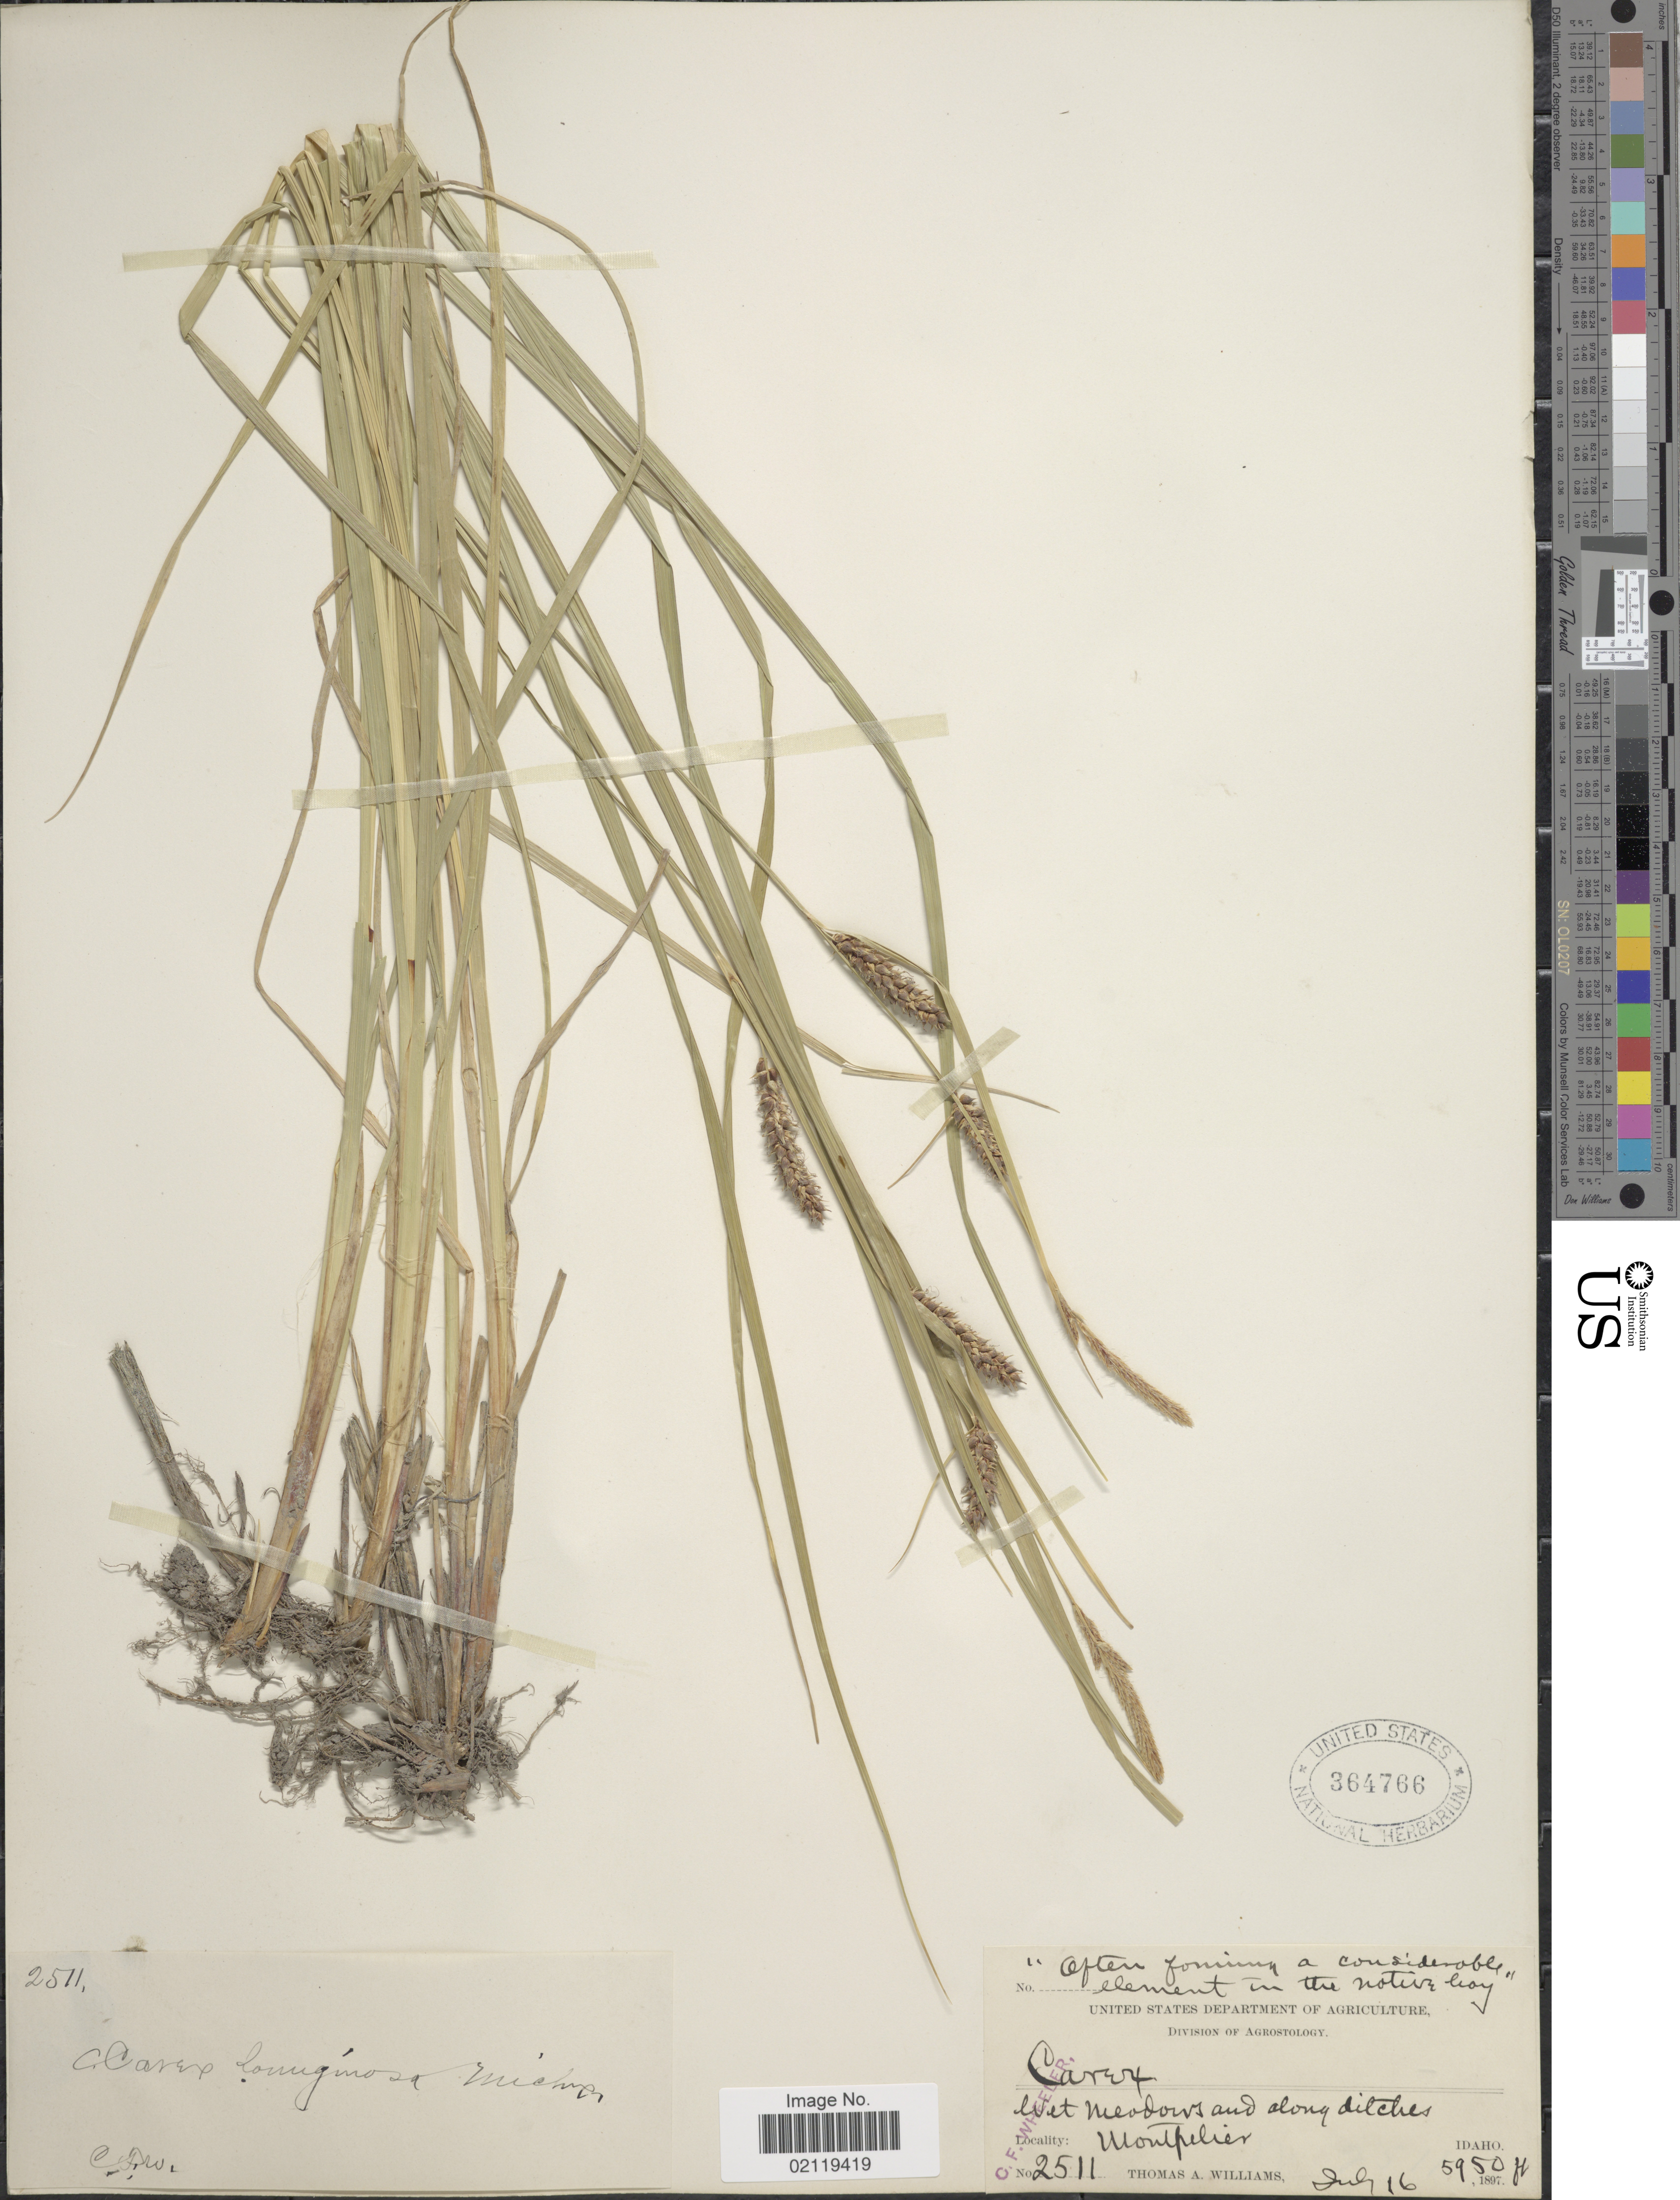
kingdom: Plantae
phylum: Tracheophyta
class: Liliopsida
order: Poales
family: Cyperaceae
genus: Carex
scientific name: Carex pellita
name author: Muhl. ex Willd.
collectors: T. A. Williams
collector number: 2511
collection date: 1897-07-16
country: United States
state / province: Idaho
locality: Wet meadows and along ditches. Montpelier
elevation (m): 1814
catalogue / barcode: US 364766